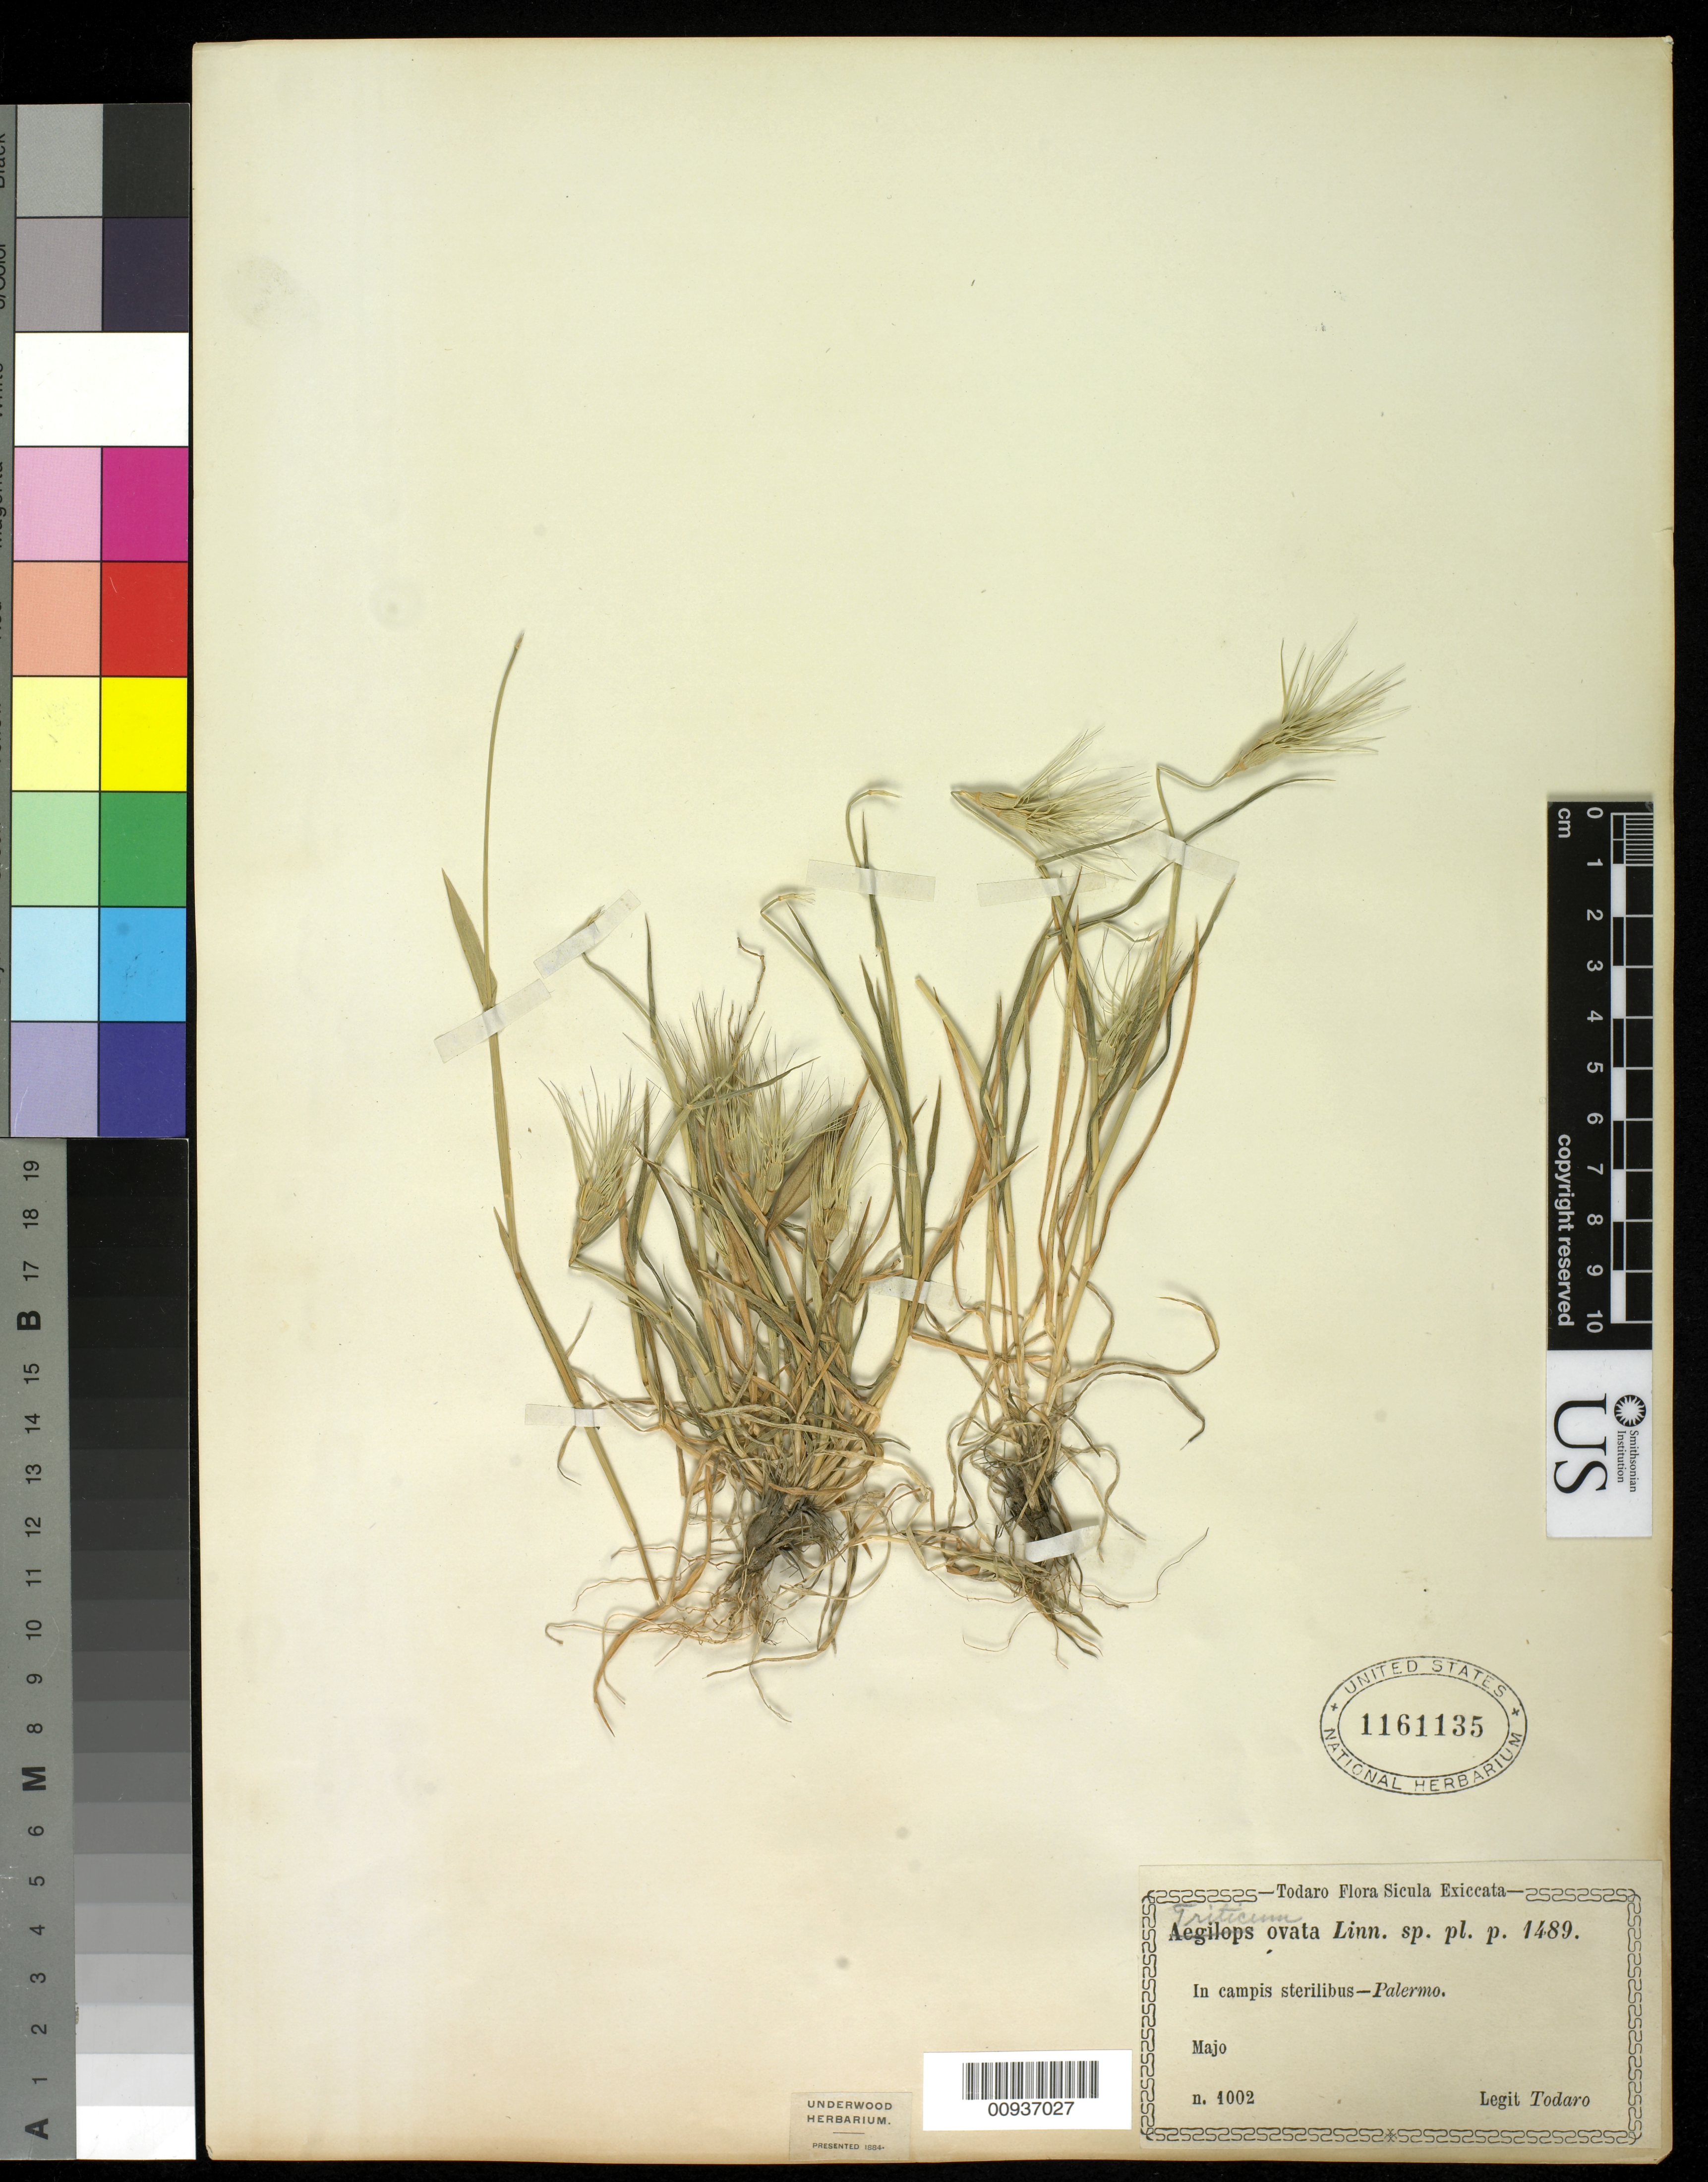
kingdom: Plantae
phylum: Tracheophyta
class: Liliopsida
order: Poales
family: Poaceae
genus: Aegilops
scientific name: Aegilops neglecta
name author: Req. ex Bertol.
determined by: Poaceae Reorganization Project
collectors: Todaro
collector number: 1002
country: Italy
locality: Palermo, Majo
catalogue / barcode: US 1161135